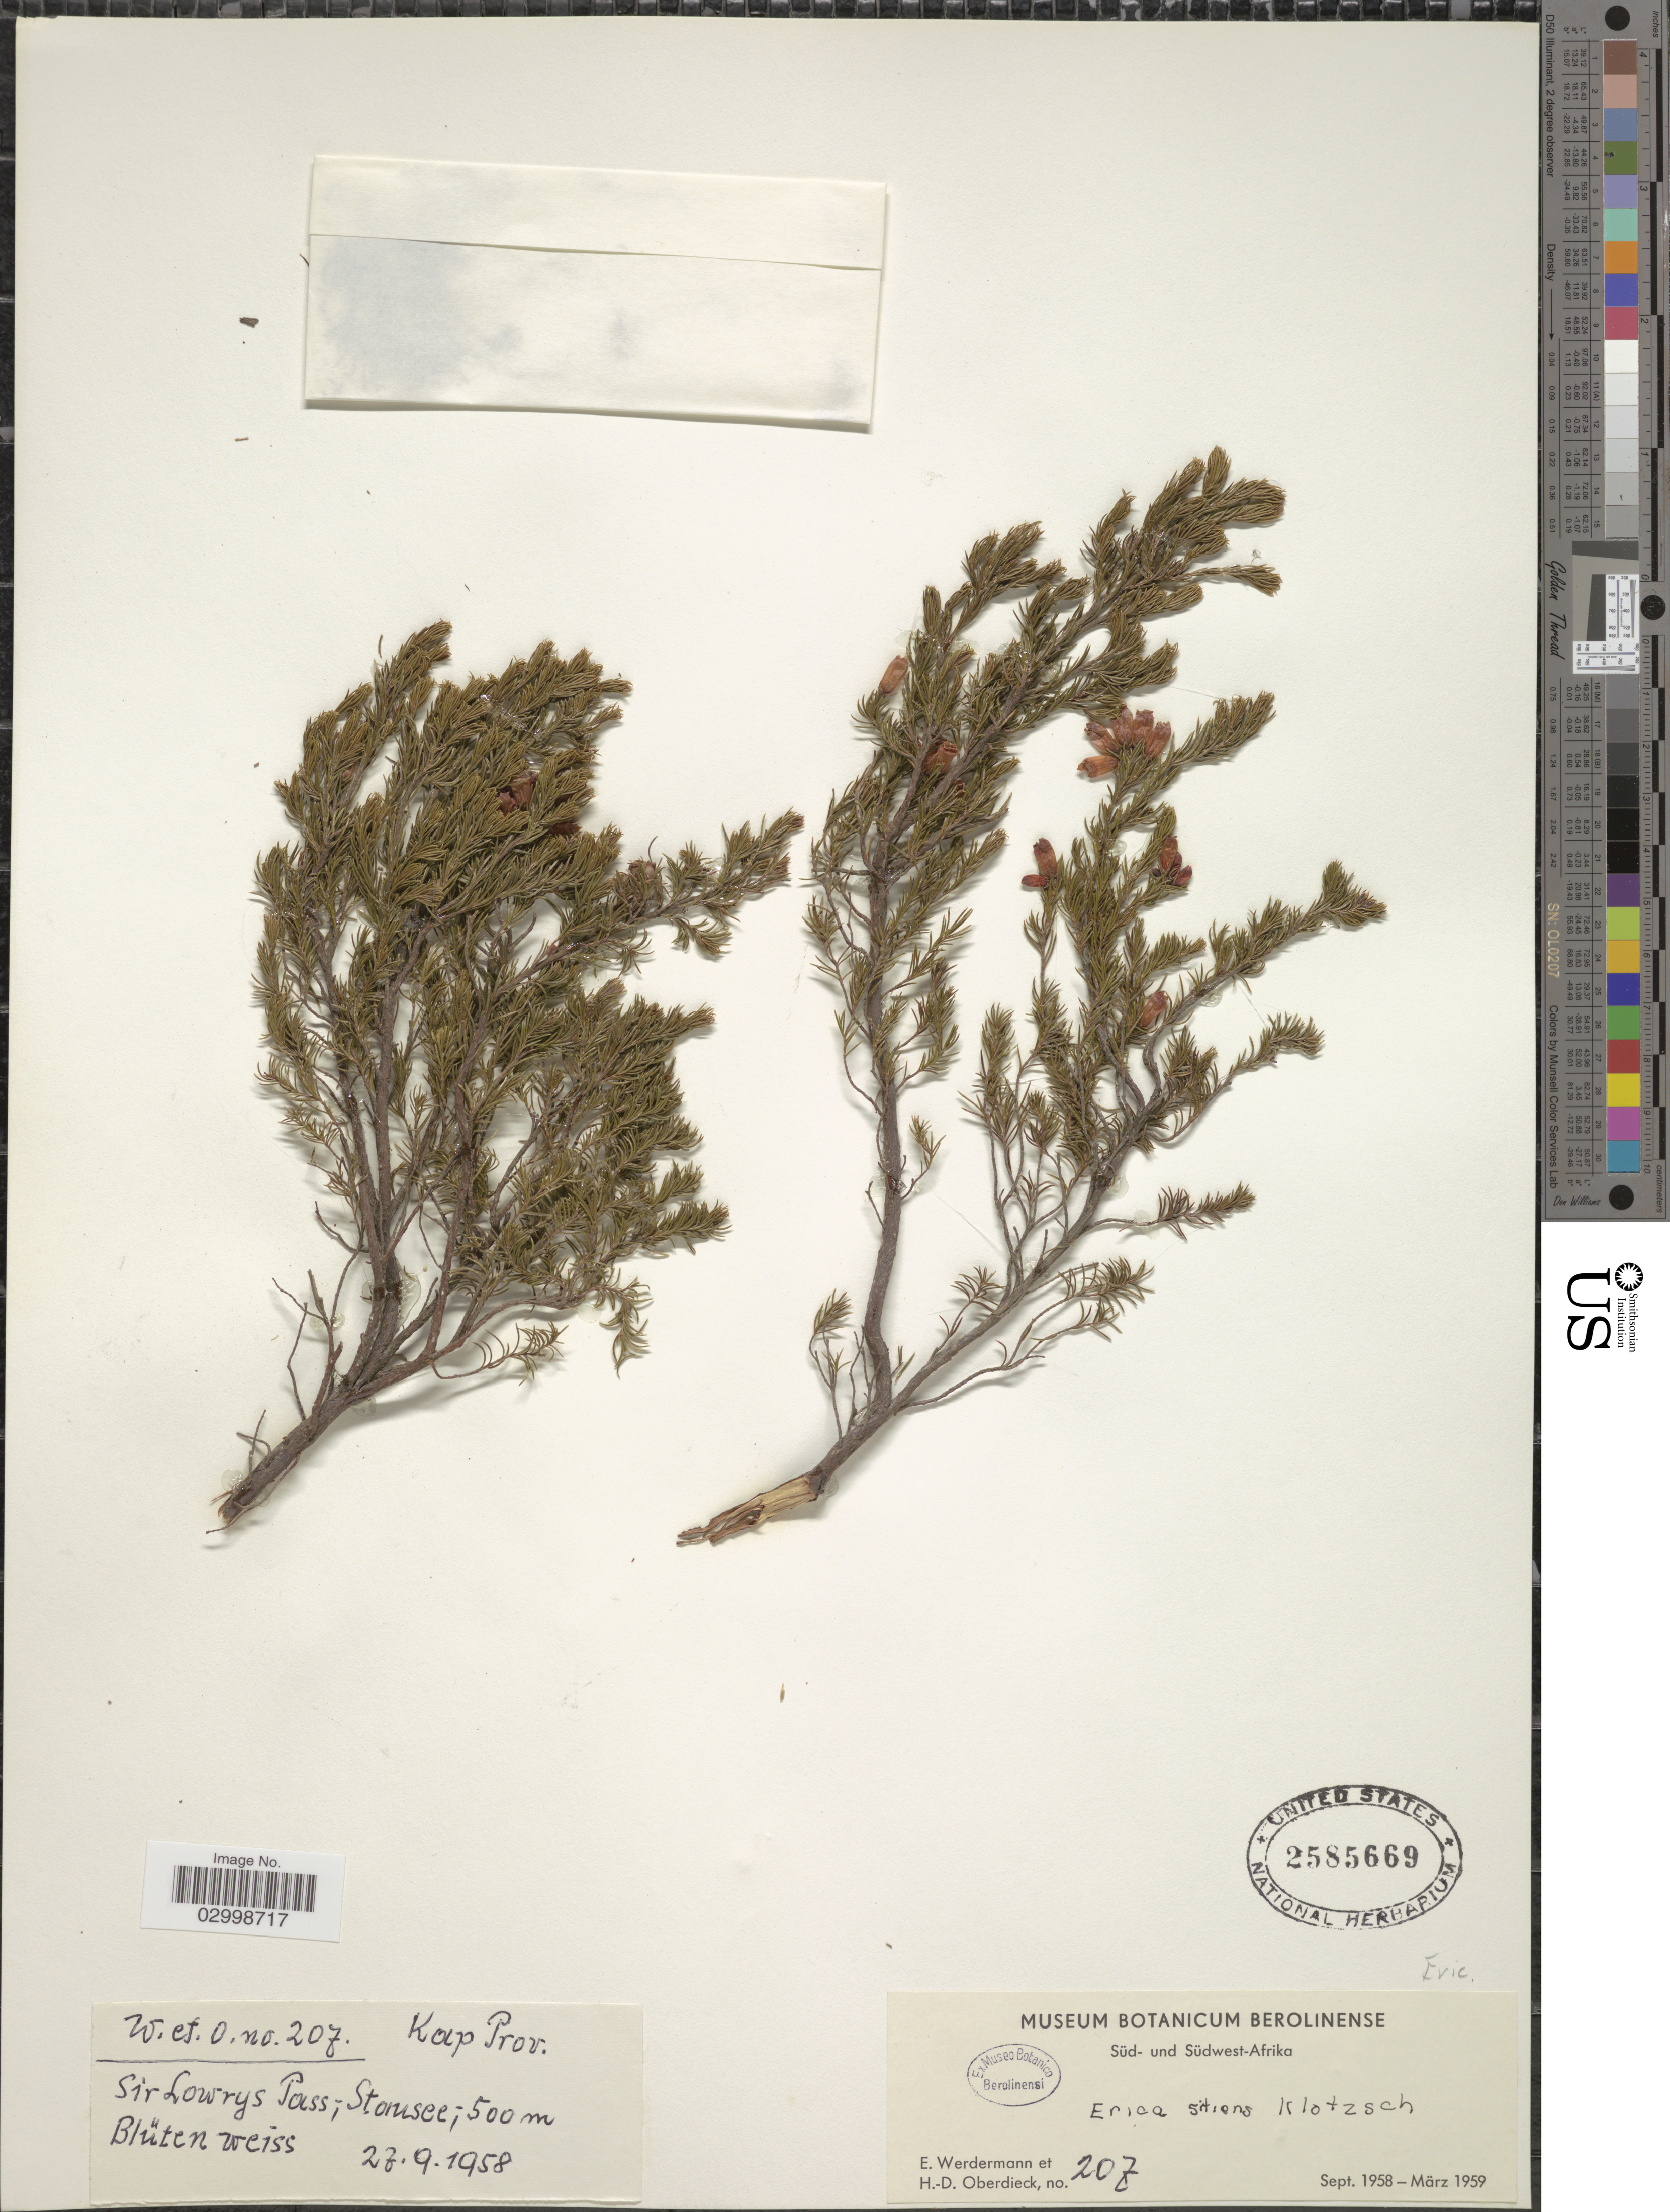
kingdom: Plantae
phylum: Tracheophyta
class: Magnoliopsida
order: Ericales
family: Ericaceae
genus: Erica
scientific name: Erica sitiens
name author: Klotzsch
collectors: E. Werdermann & H. Oberdieck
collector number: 207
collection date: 1958-09-27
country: South Africa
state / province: Western Cape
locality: Kap Prov. Sir Lowrys Pass; Stausee.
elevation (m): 500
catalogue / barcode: US 2585669